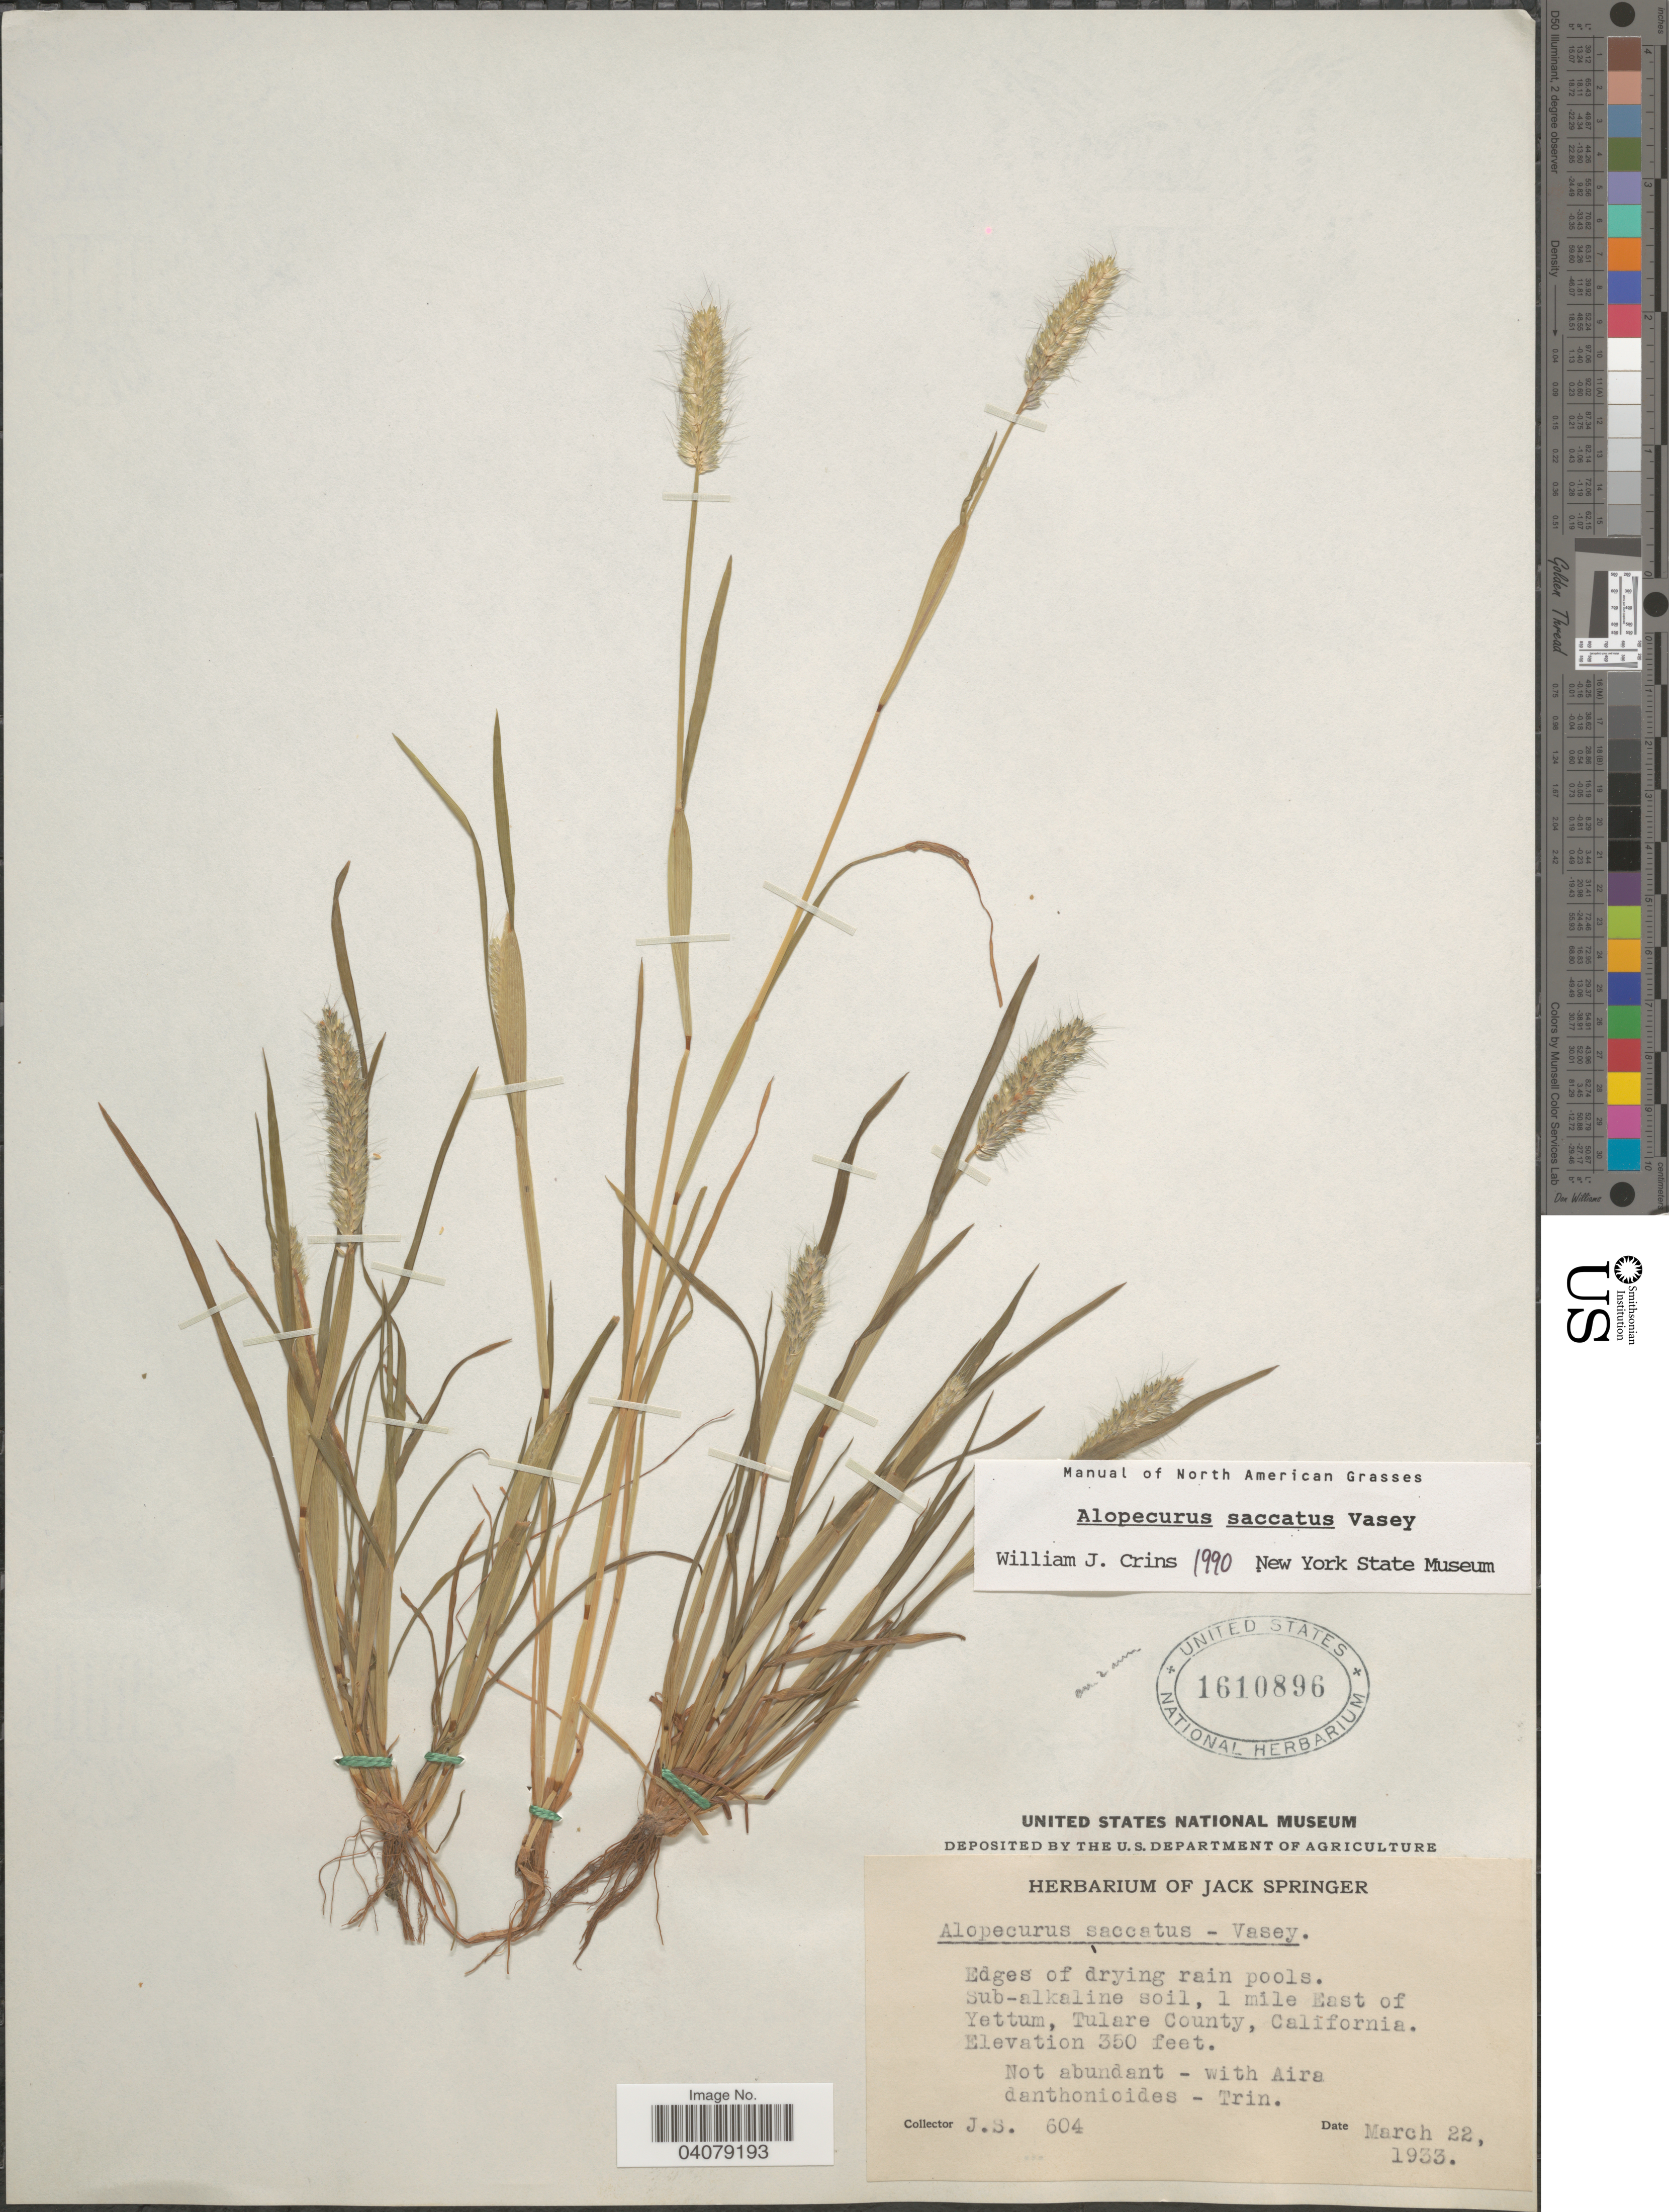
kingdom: Plantae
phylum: Tracheophyta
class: Liliopsida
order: Poales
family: Poaceae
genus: Alopecurus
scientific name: Alopecurus saccatus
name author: Vasey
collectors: J. Springer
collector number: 604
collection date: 1933-03-22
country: United States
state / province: California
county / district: Tulare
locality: Edges of drying rain pools. Sub-alkaline soil, 1 mile East of Yettum, Tulare County.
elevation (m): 107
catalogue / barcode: US 1610896